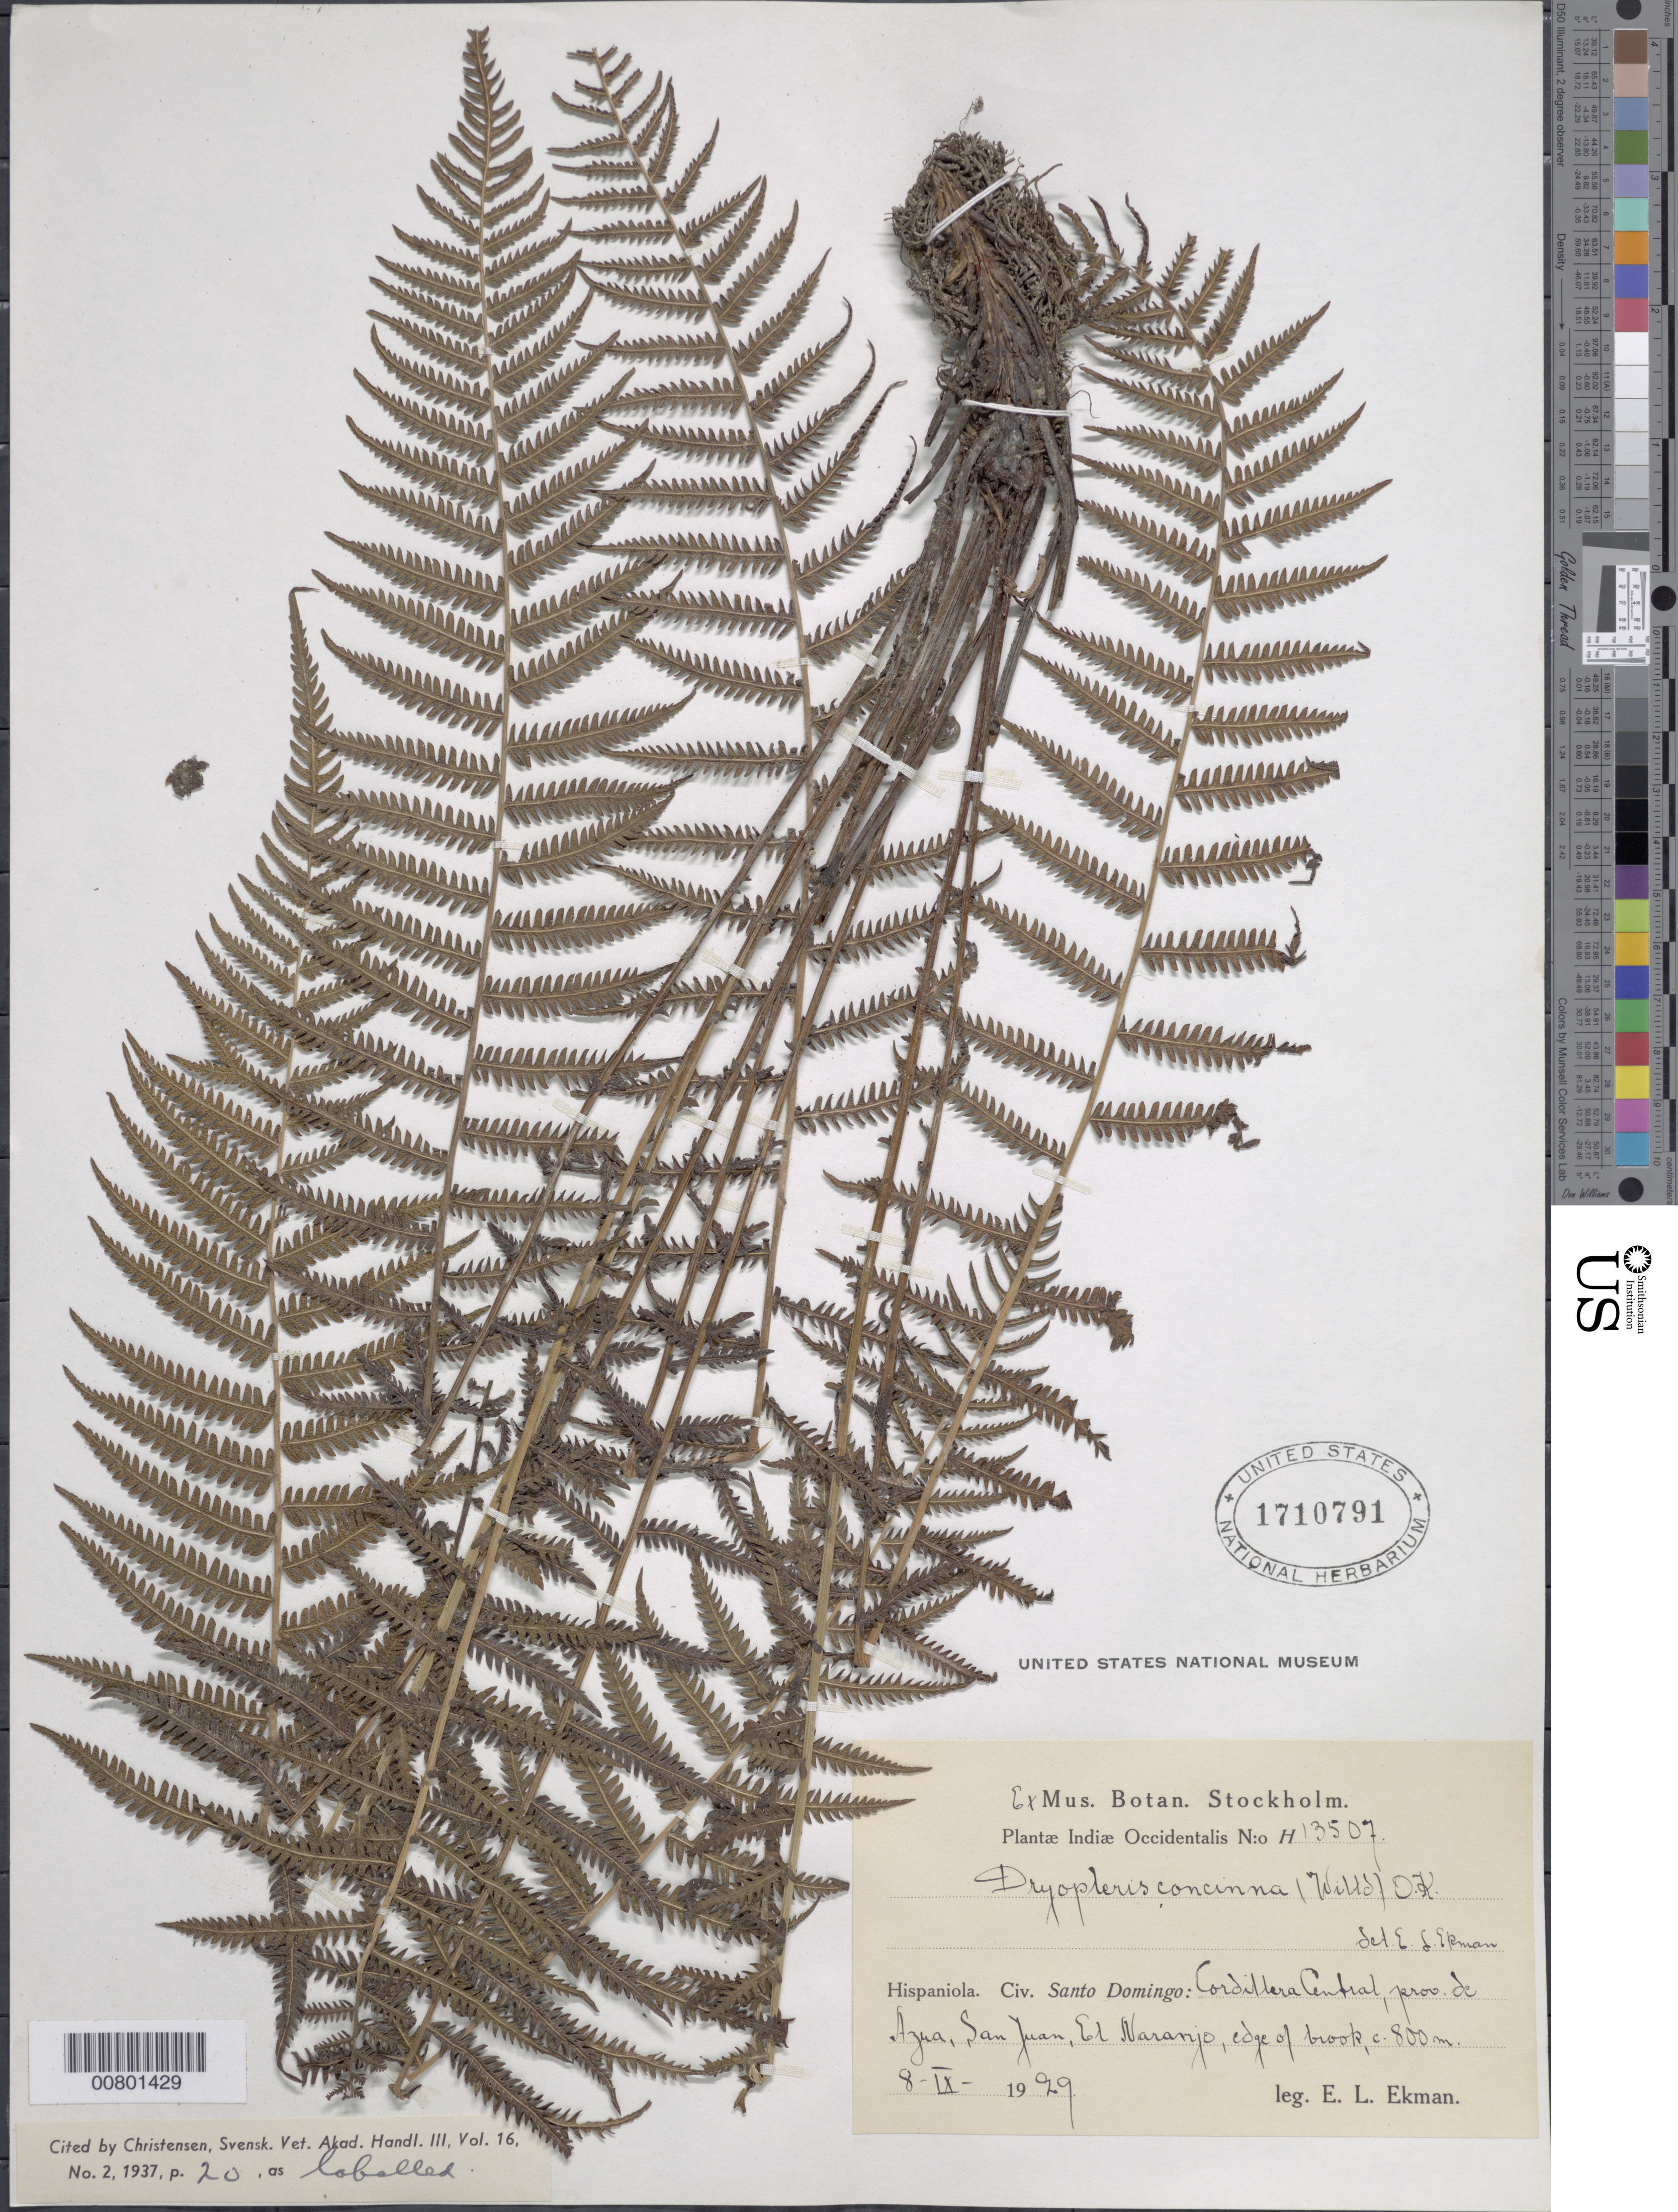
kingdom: Plantae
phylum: Tracheophyta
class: Polypodiopsida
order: Polypodiales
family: Thelypteridaceae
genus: Amauropelta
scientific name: Amauropelta concinna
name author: (Willd.) Pic. Serm.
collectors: E. L. Ekman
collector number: H 13507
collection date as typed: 08 Sep 1929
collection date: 1929-09-08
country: Dominican Republic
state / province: Azua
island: Hispaniola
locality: Cordillera Central, San Juan, El Naranjo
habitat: Edge of brook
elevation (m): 800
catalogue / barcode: US 1710791